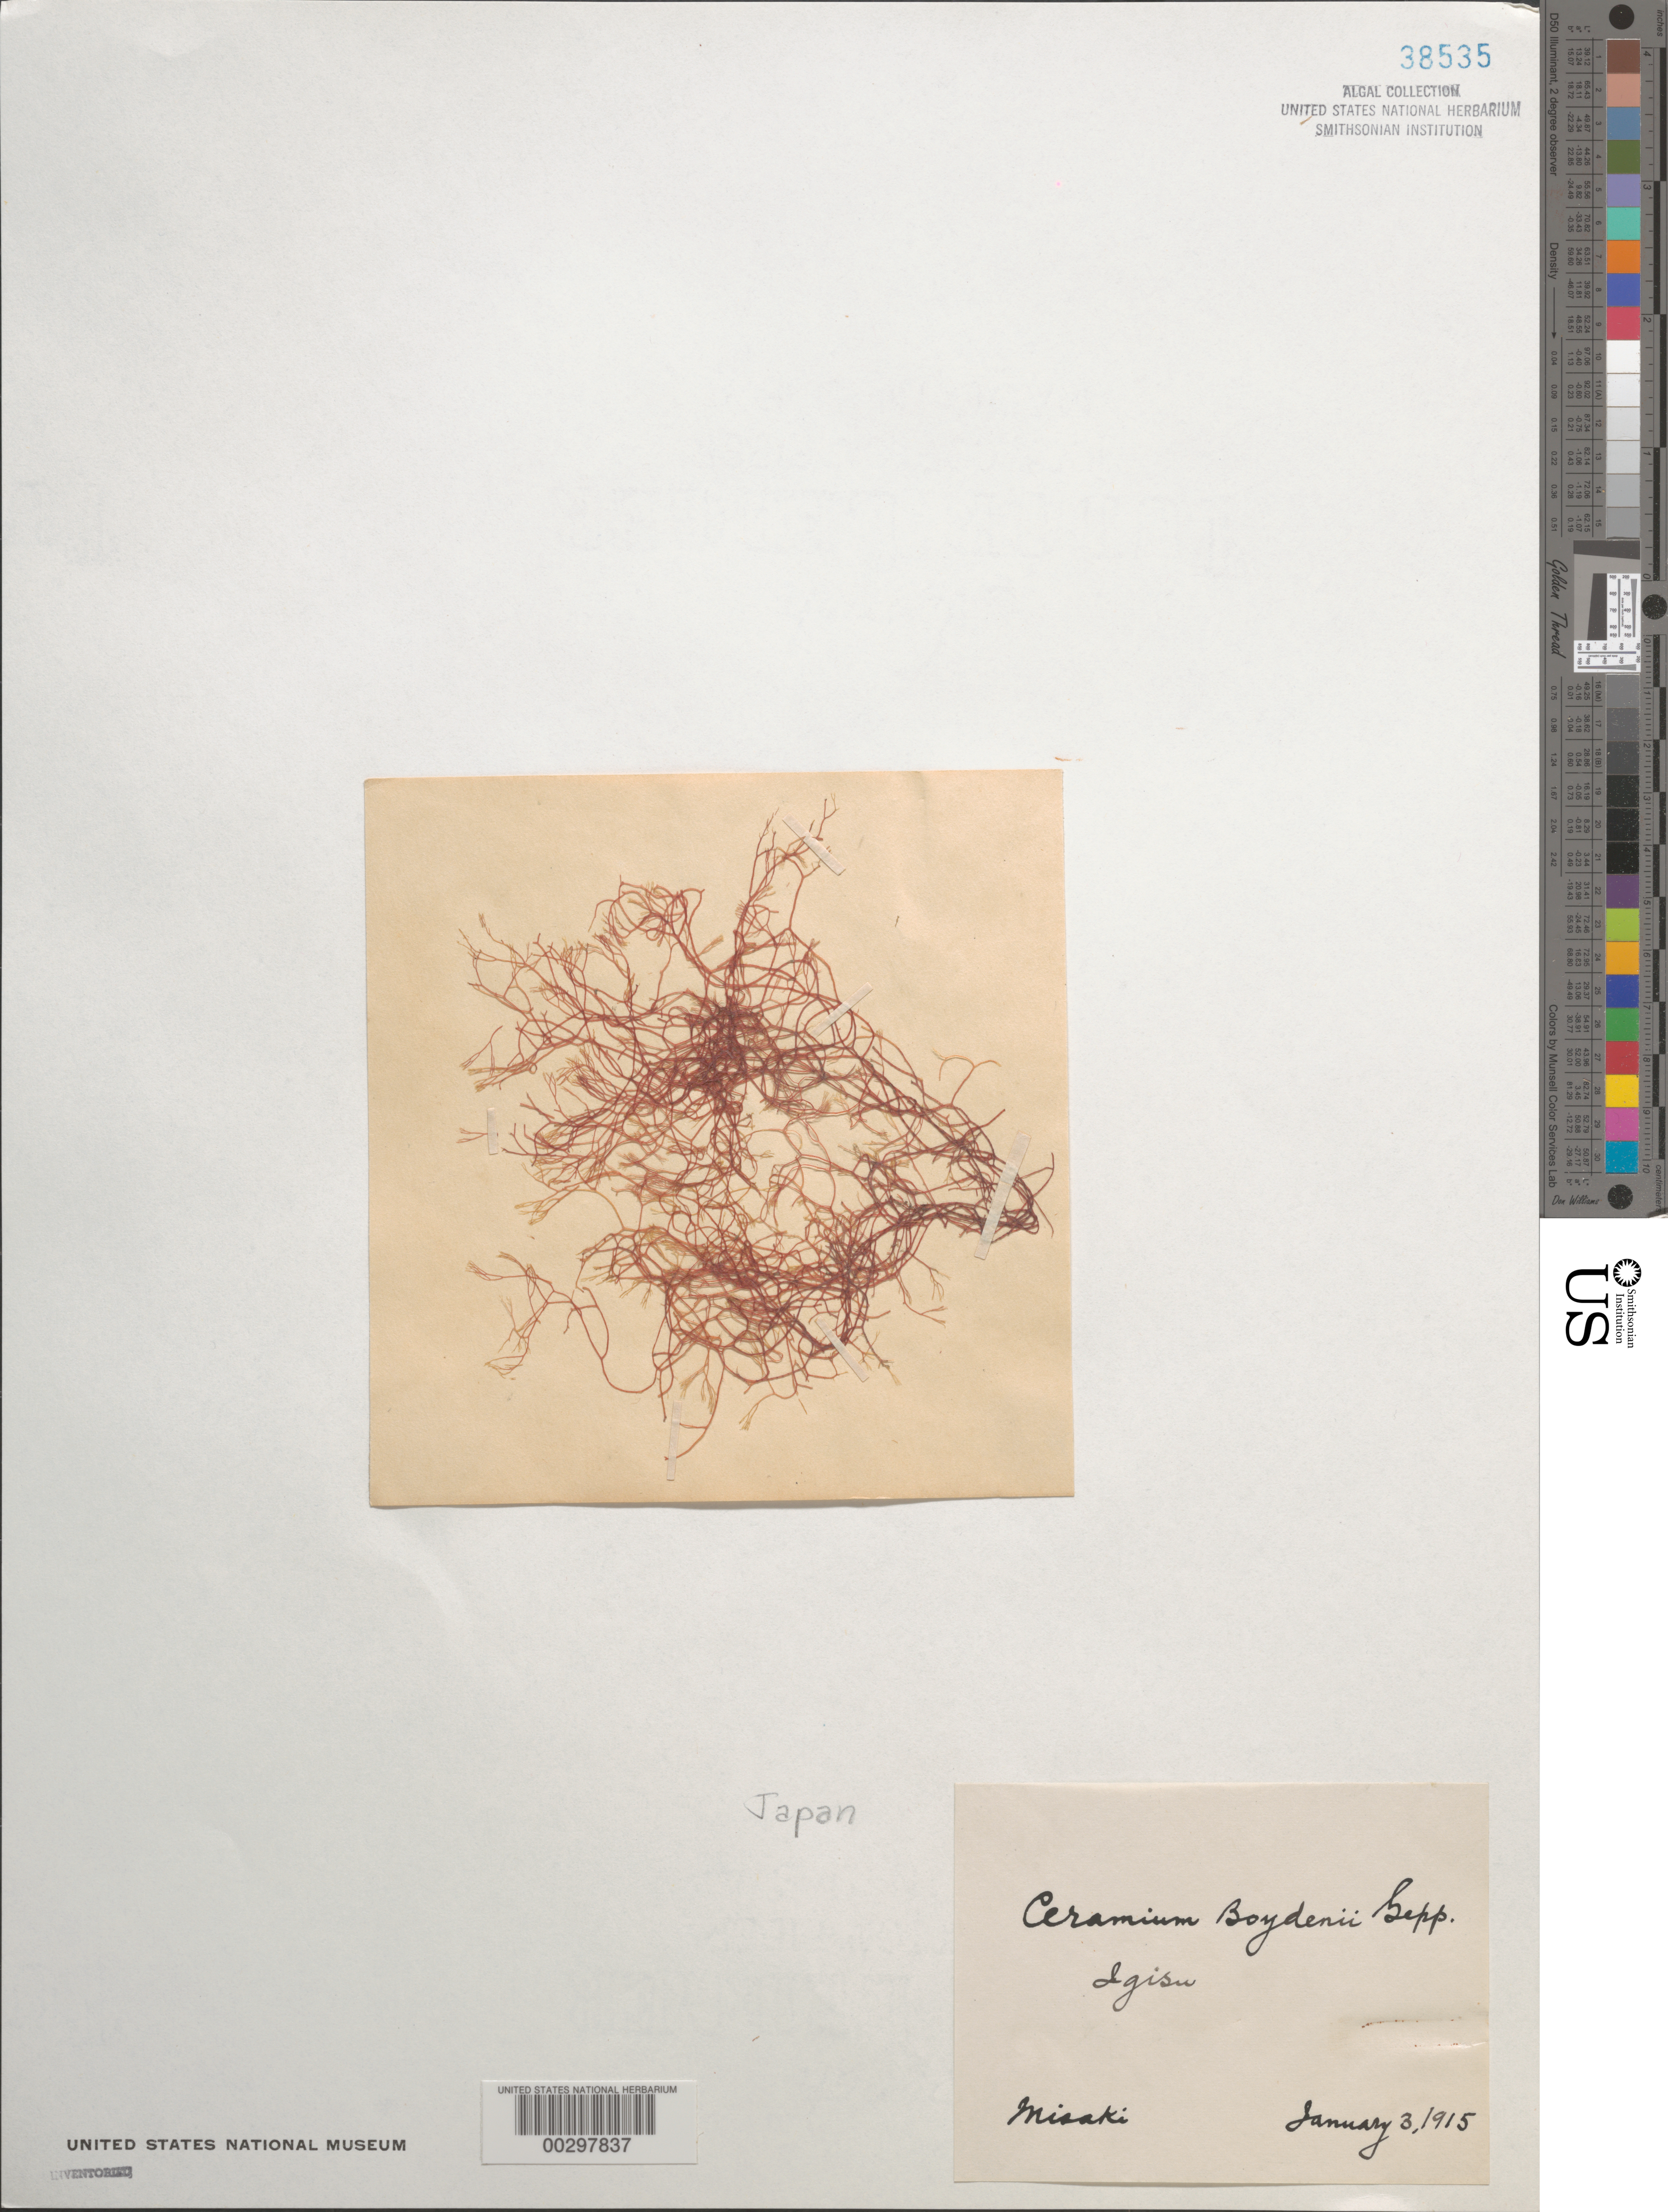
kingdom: Plantae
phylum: Rhodophyta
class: Florideophyceae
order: Ceramiales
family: Ceramiaceae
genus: Ceramium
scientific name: Ceramium boydenii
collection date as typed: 03 Jan 1915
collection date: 1915-01-03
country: Japan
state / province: Kanagawa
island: Honshu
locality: Misaki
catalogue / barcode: US 38535